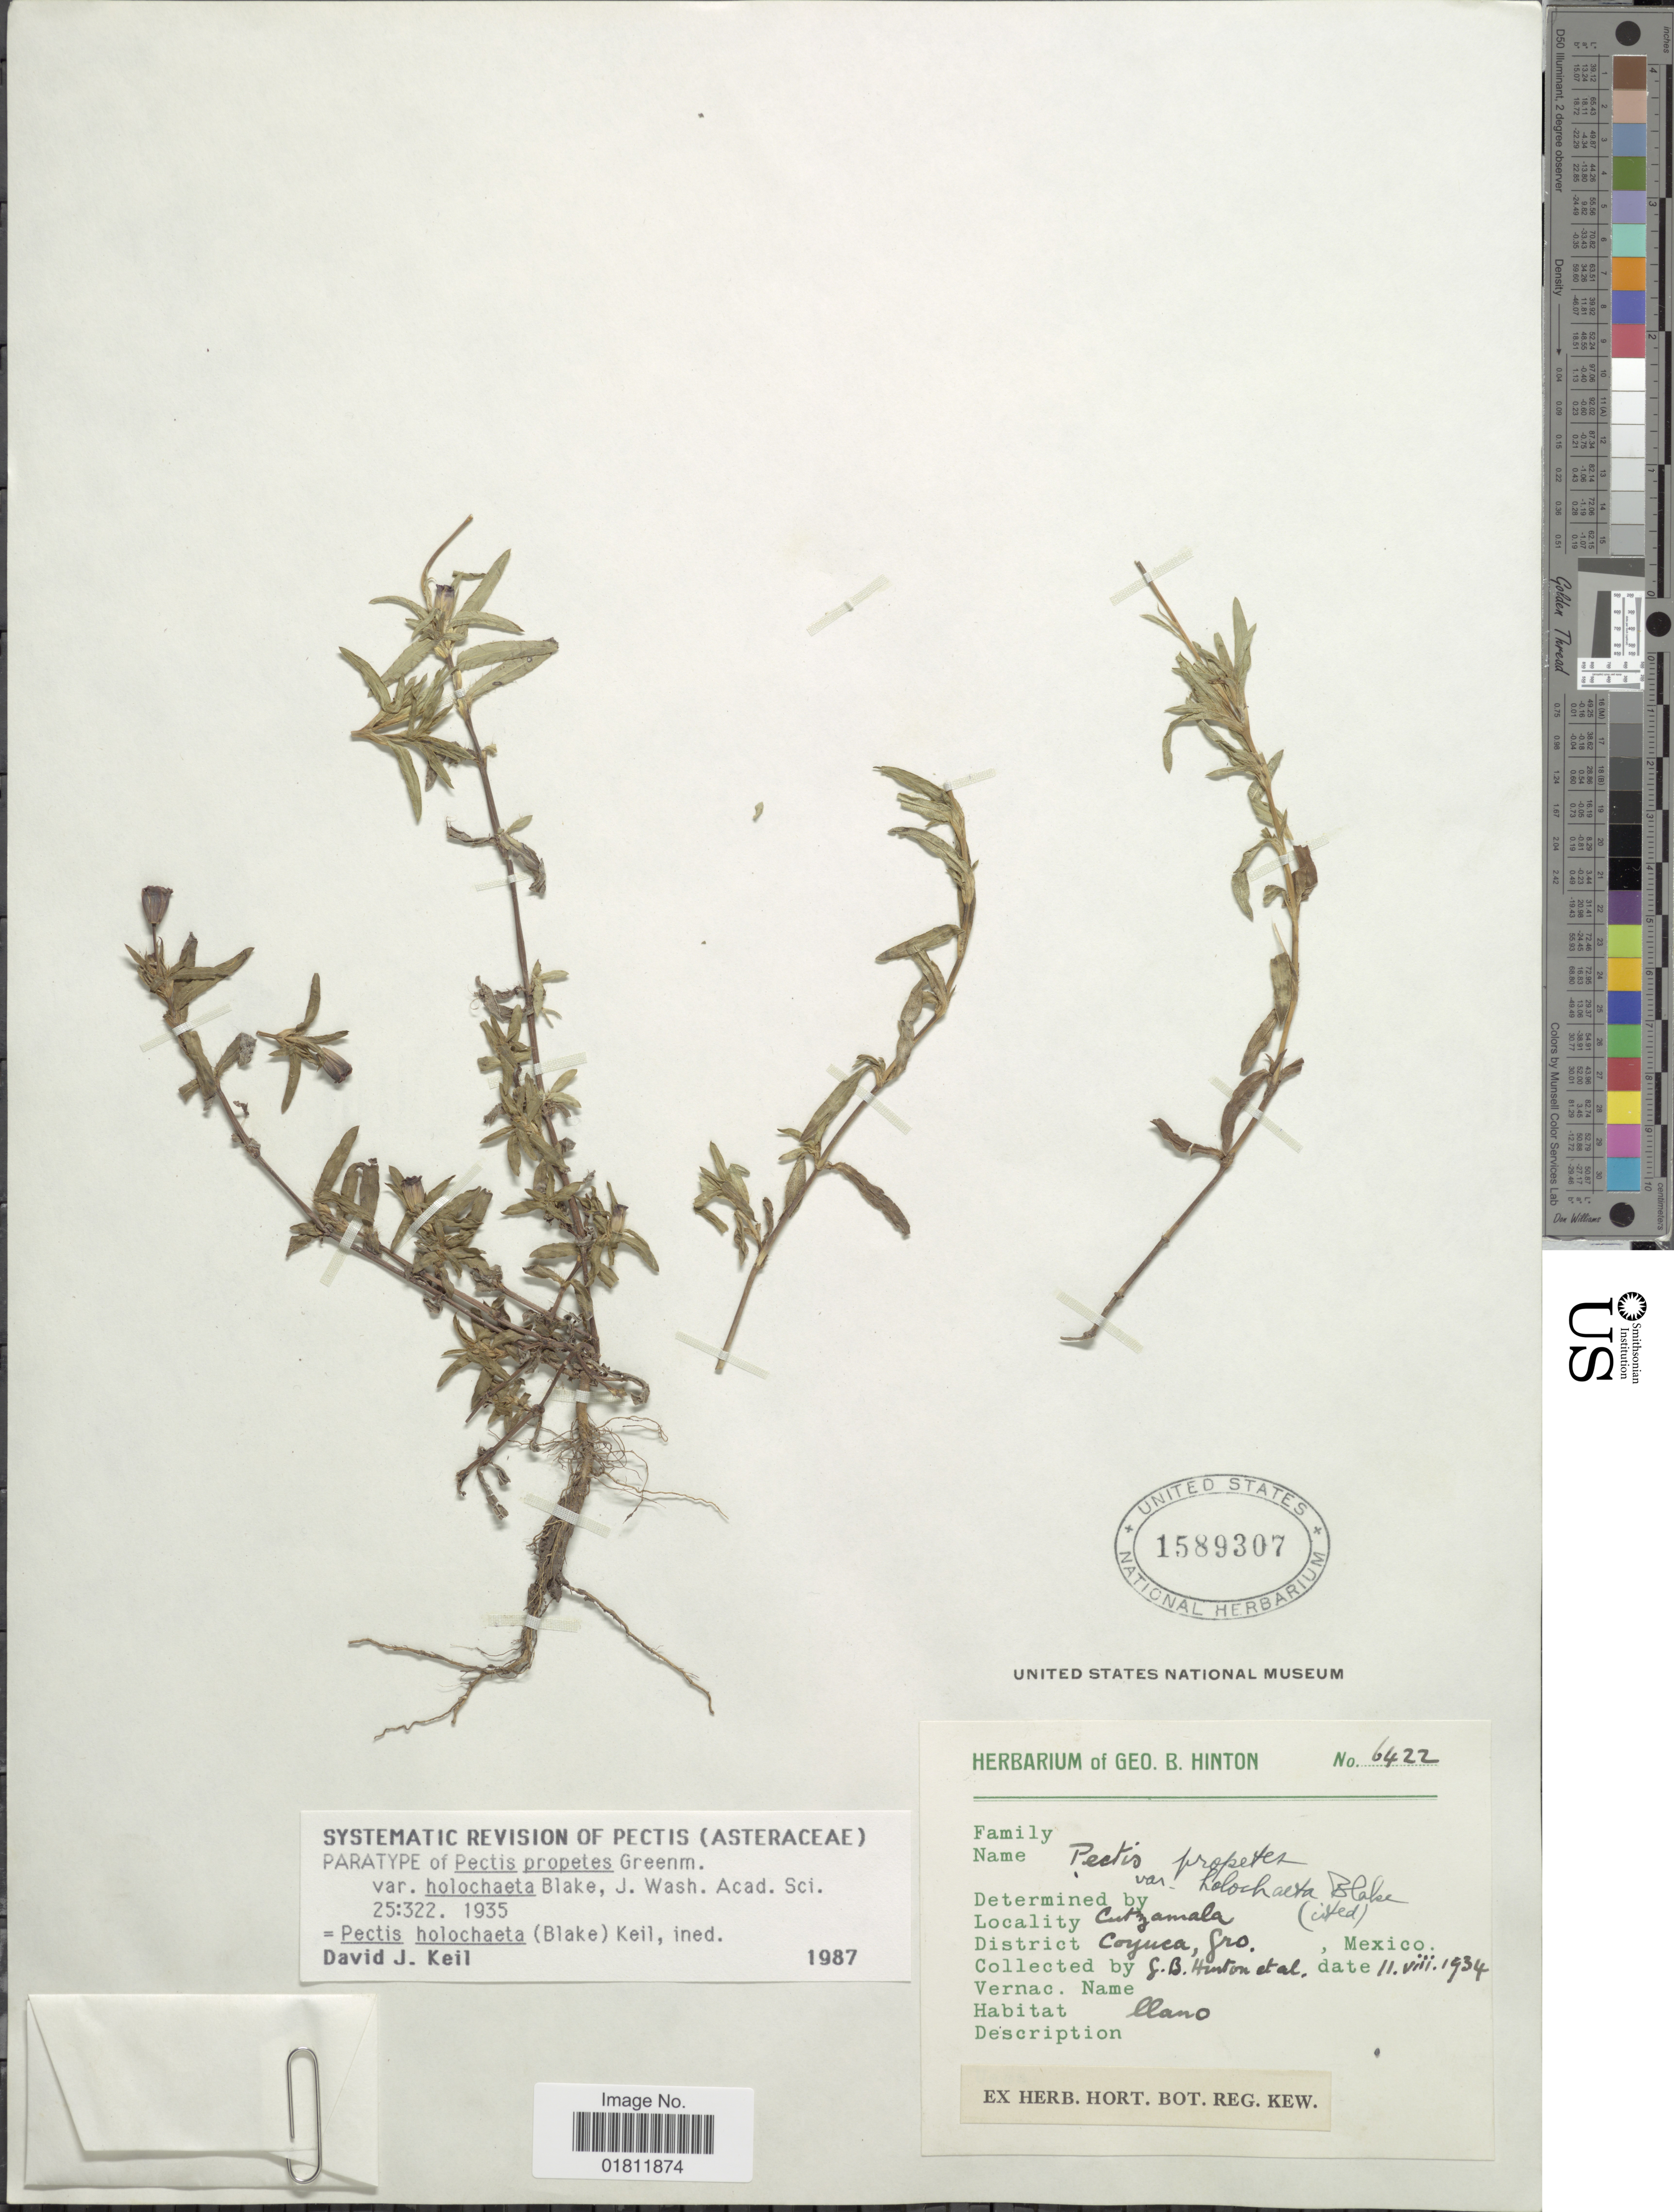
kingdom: Plantae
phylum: Tracheophyta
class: Magnoliopsida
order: Asterales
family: Asteraceae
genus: Pectis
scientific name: Pectis propetes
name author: Greenm.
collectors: G. B. Hinton & et al.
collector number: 6422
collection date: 1934-08-11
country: Mexico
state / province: Guerrero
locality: Cutzamala. Coyuca, Gro. Mexico.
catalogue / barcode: US 1589307